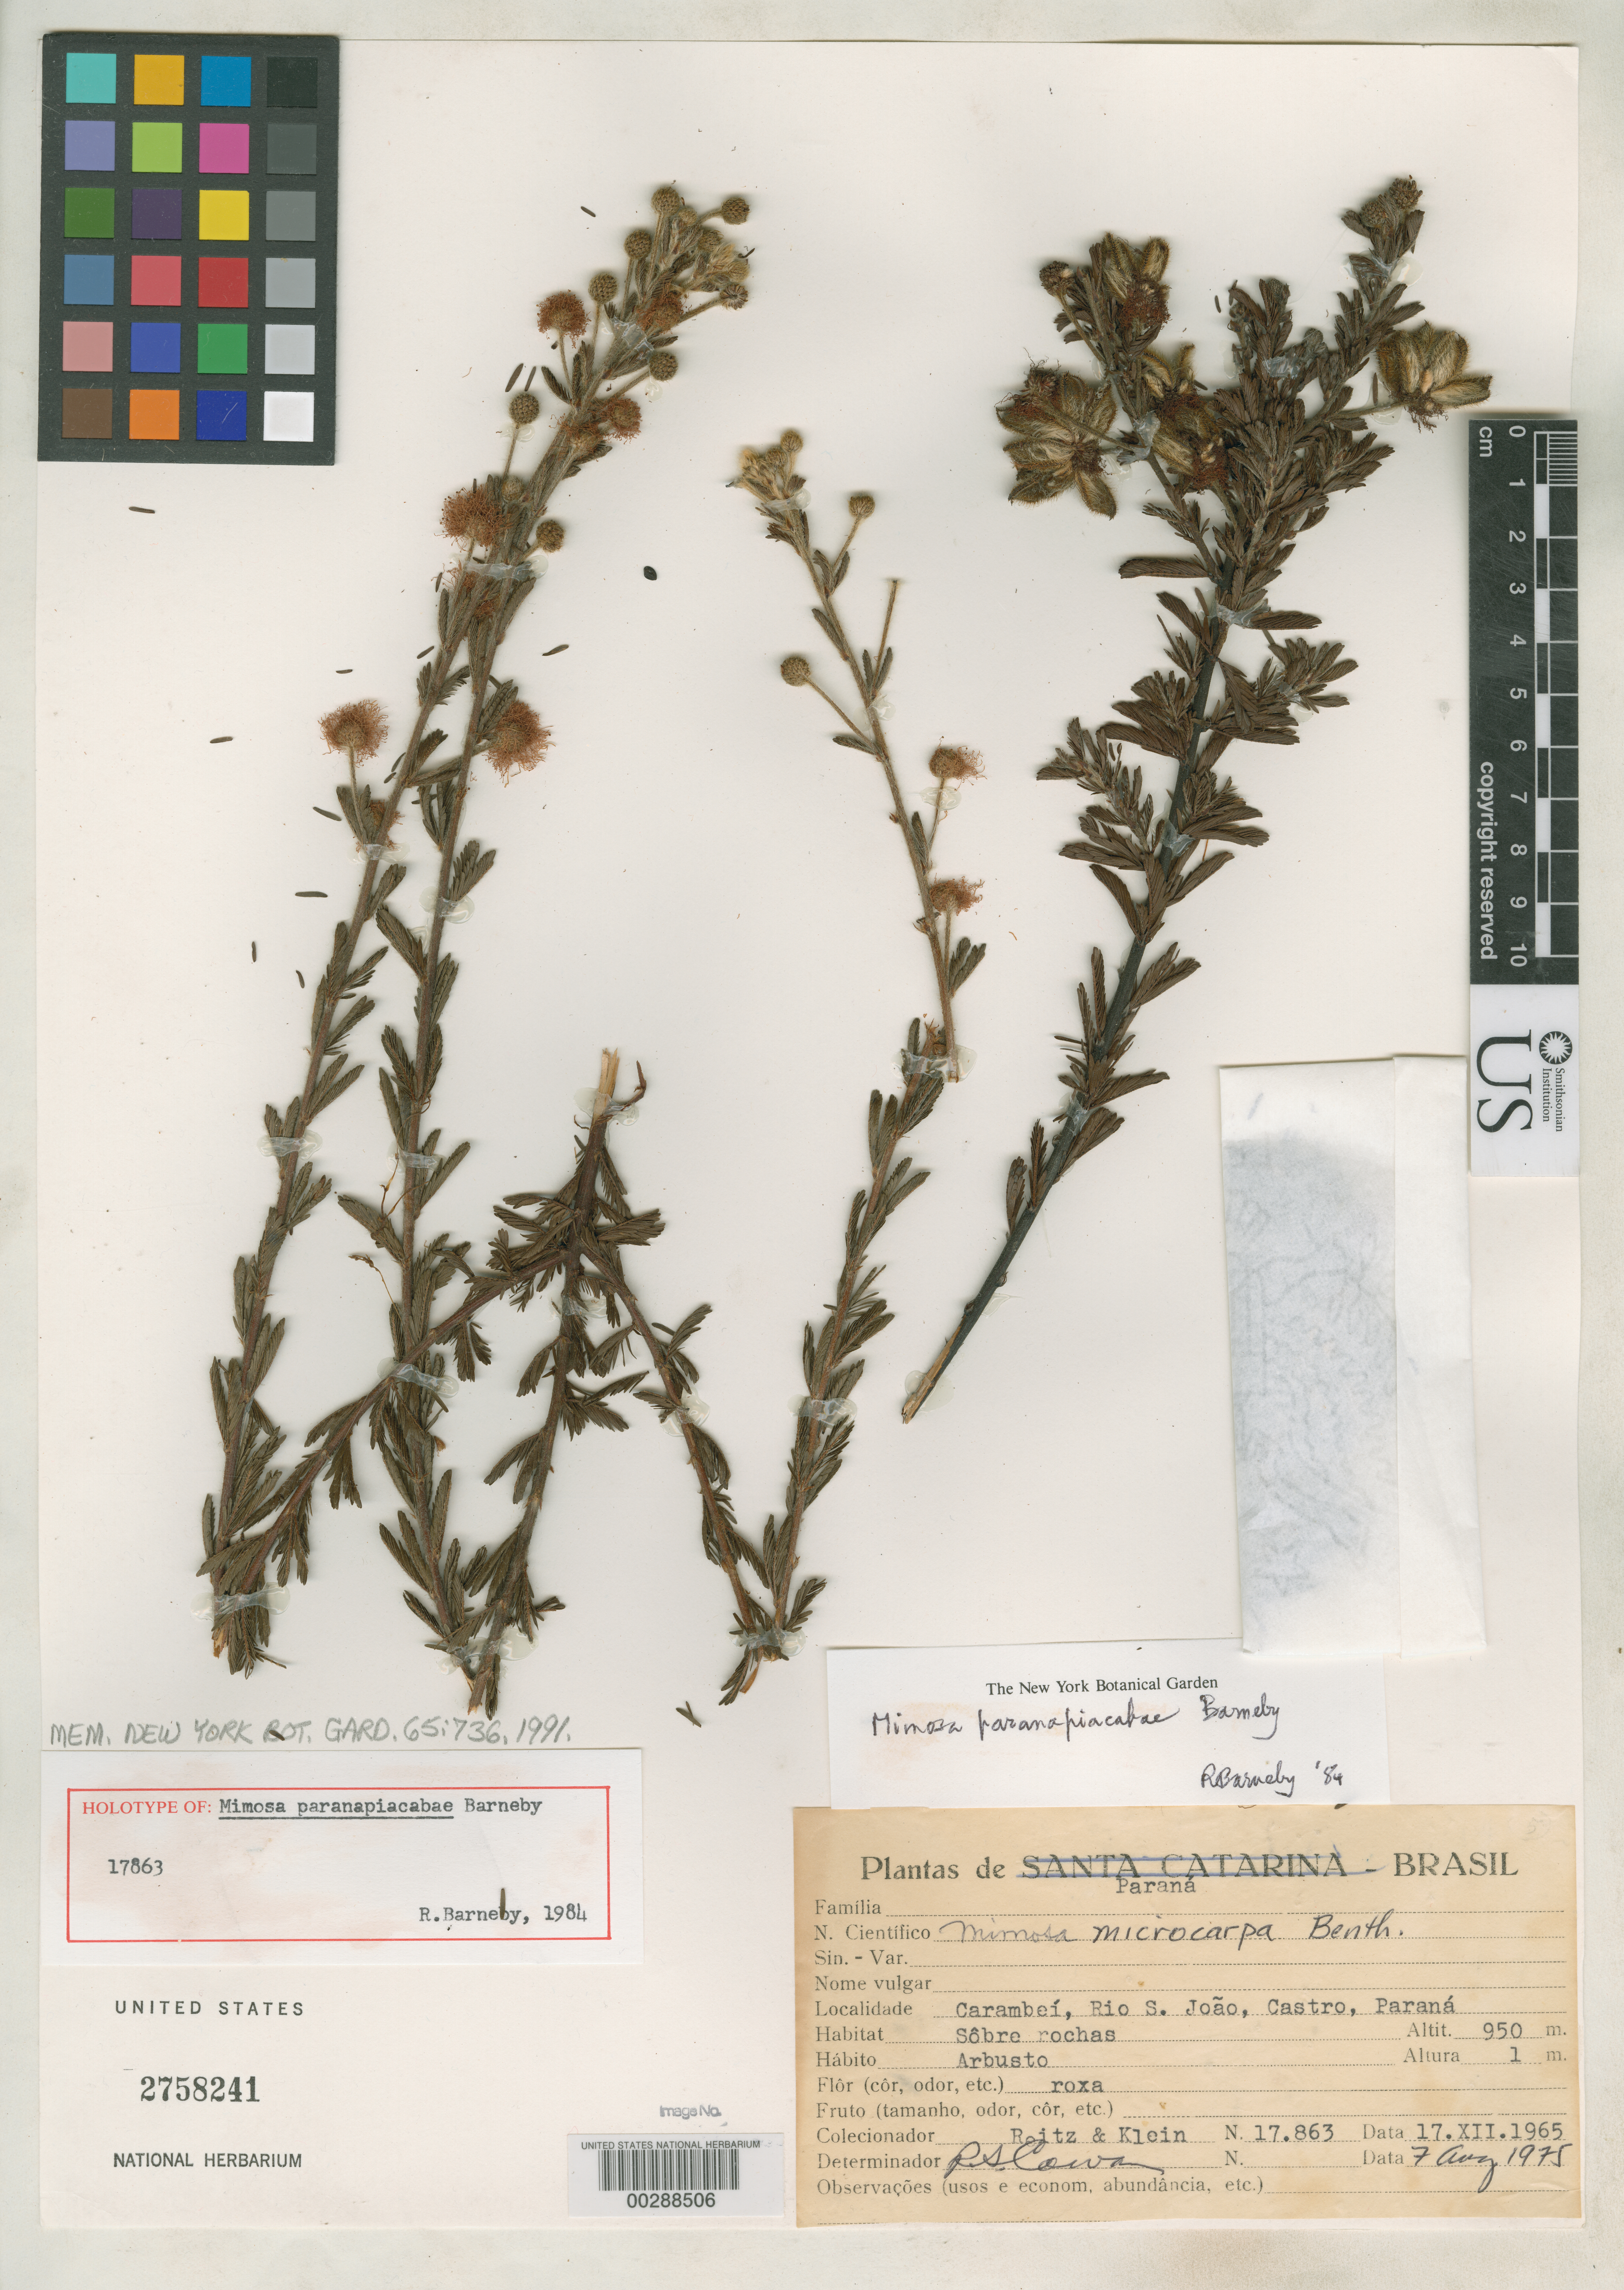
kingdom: Plantae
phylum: Tracheophyta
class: Magnoliopsida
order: Fabales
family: Fabaceae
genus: Mimosa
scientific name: Mimosa paranapiacabae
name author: Barneby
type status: Isotype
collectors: R. Reitz & R. M. Klein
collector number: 17863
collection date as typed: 17 Dec 1965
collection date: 1965-12-17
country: Brazil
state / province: Paraná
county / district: Castro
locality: Carambei, Rio San Joao, Castro.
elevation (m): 950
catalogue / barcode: US 2758241